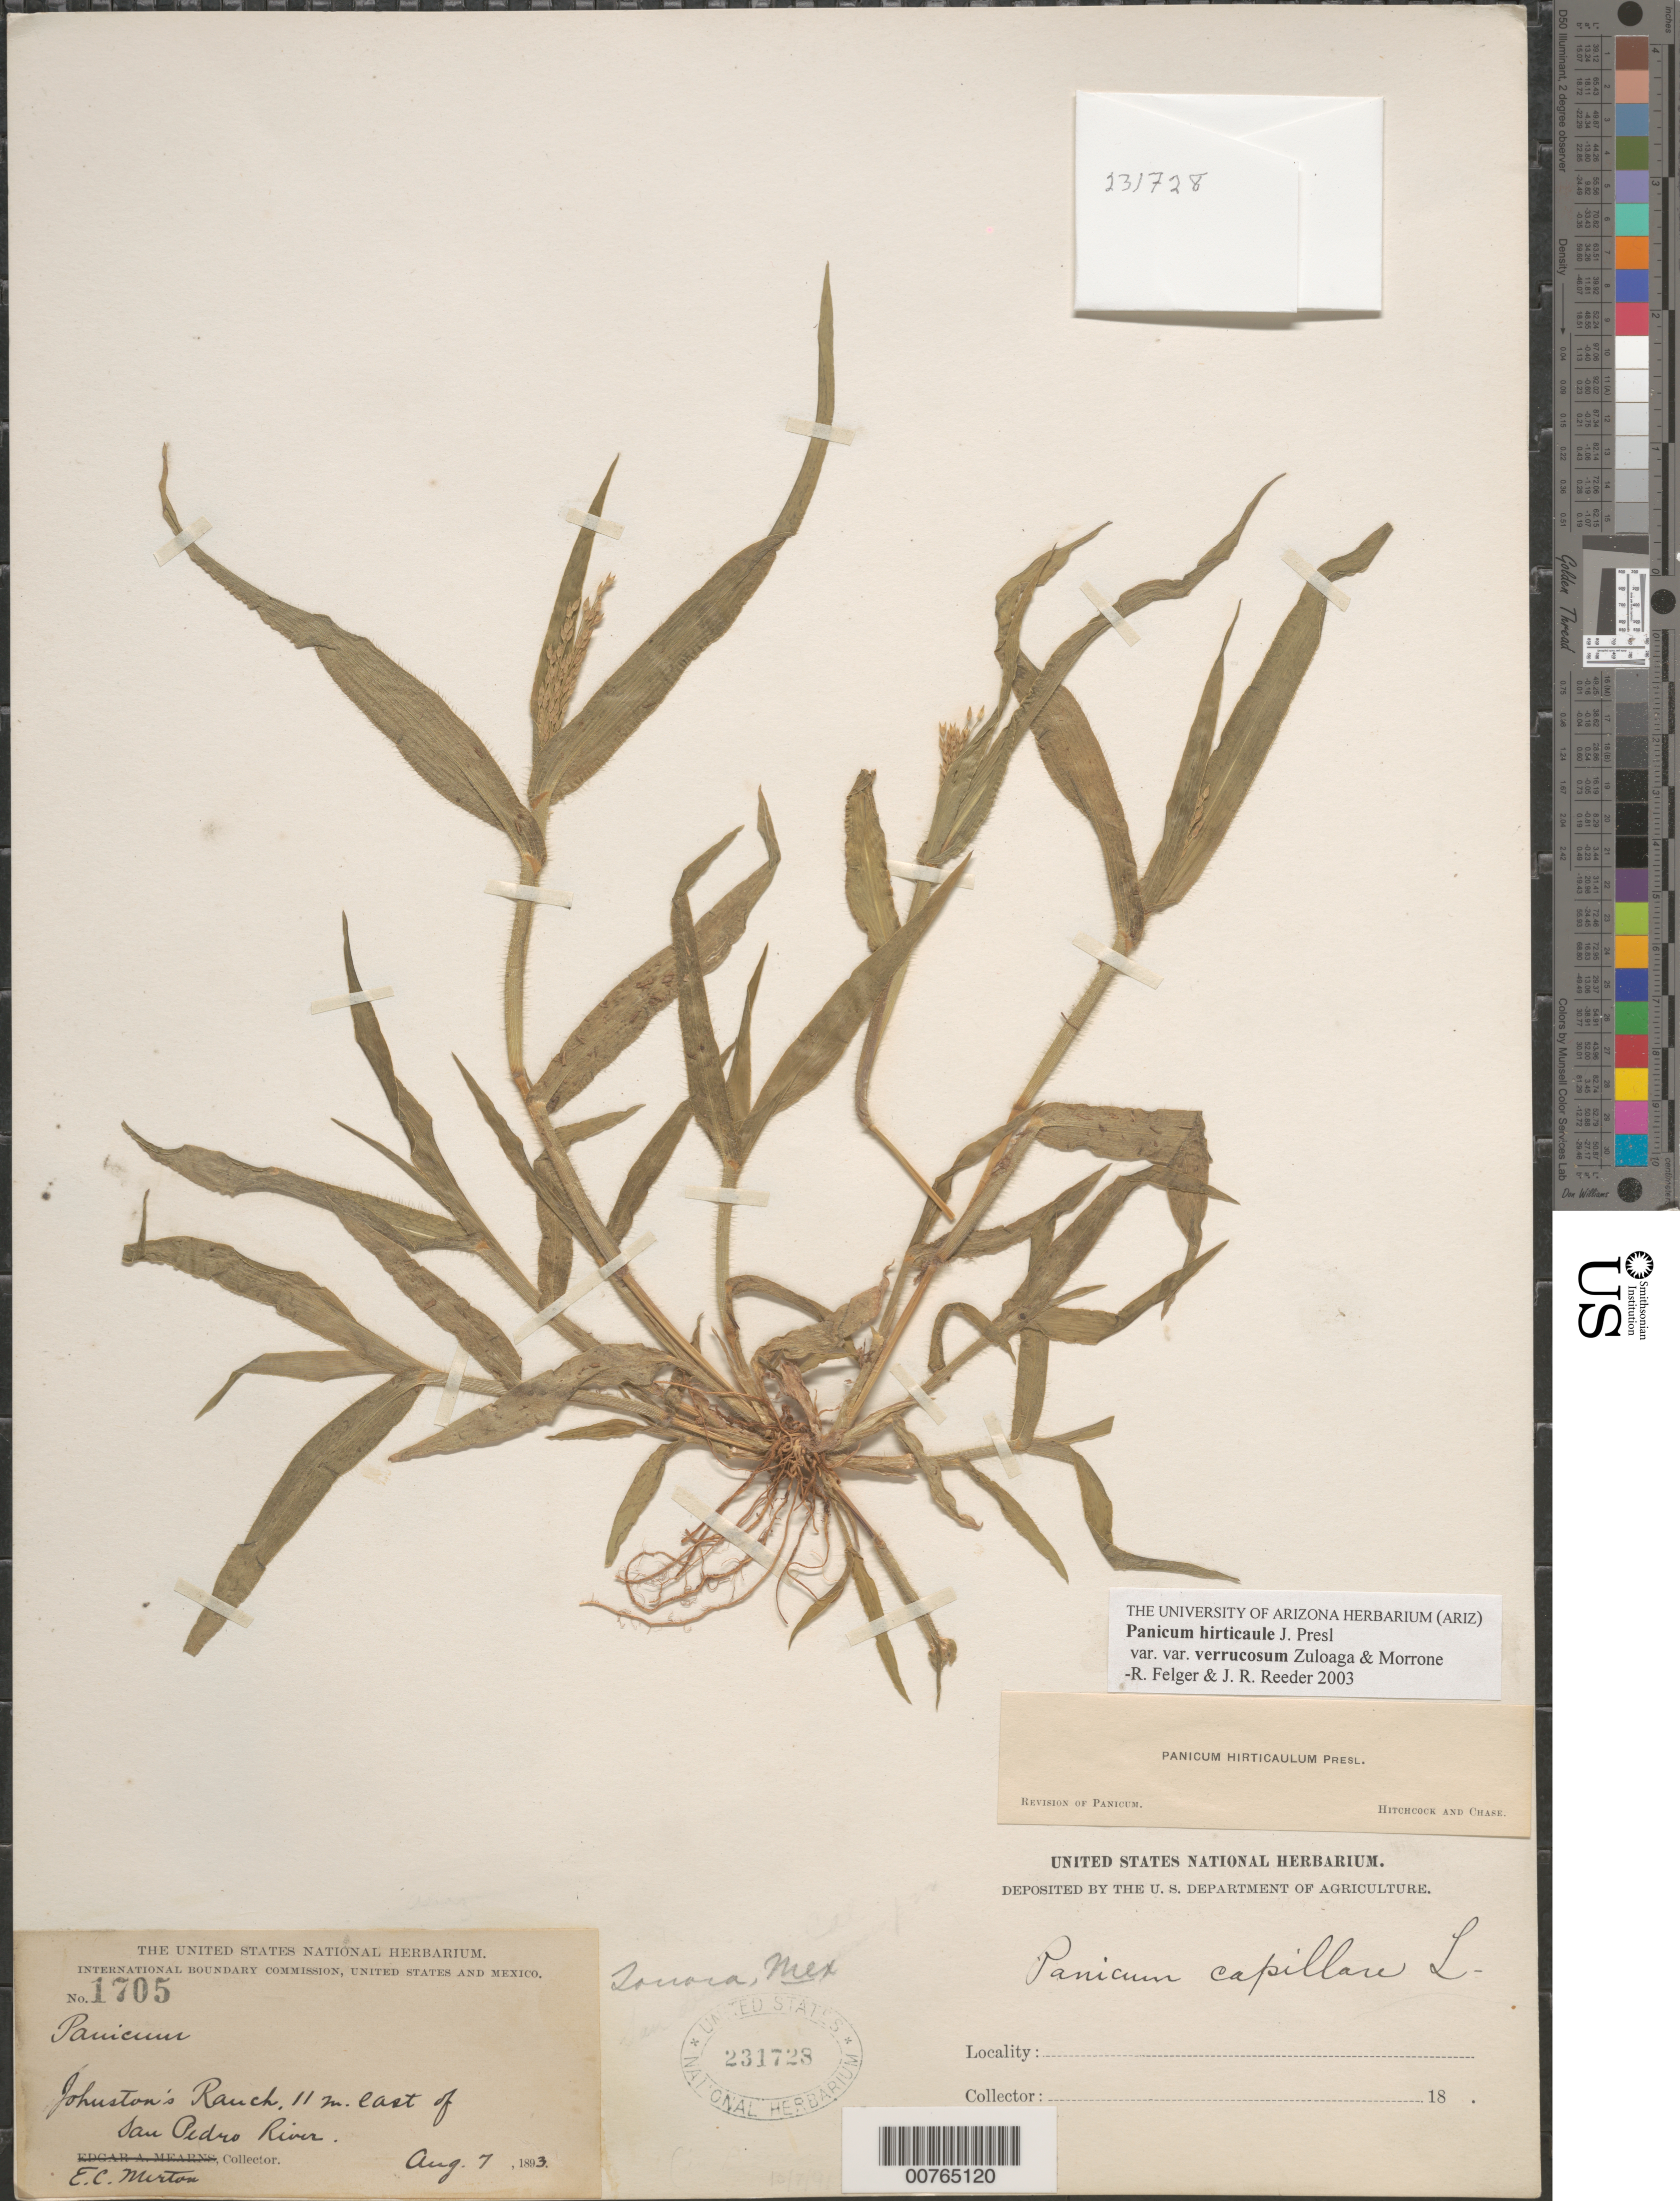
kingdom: Plantae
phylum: Tracheophyta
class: Liliopsida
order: Poales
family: Poaceae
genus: Panicum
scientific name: Panicum hirticaule var. verrucosum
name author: Zuloaga & Morrone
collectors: E. Merton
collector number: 1705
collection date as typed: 07 Aug 1893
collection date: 1893-08-07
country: United States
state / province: Texas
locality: Johnston's Ranch, 11 mi E of San Pedro River.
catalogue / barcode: US 231728